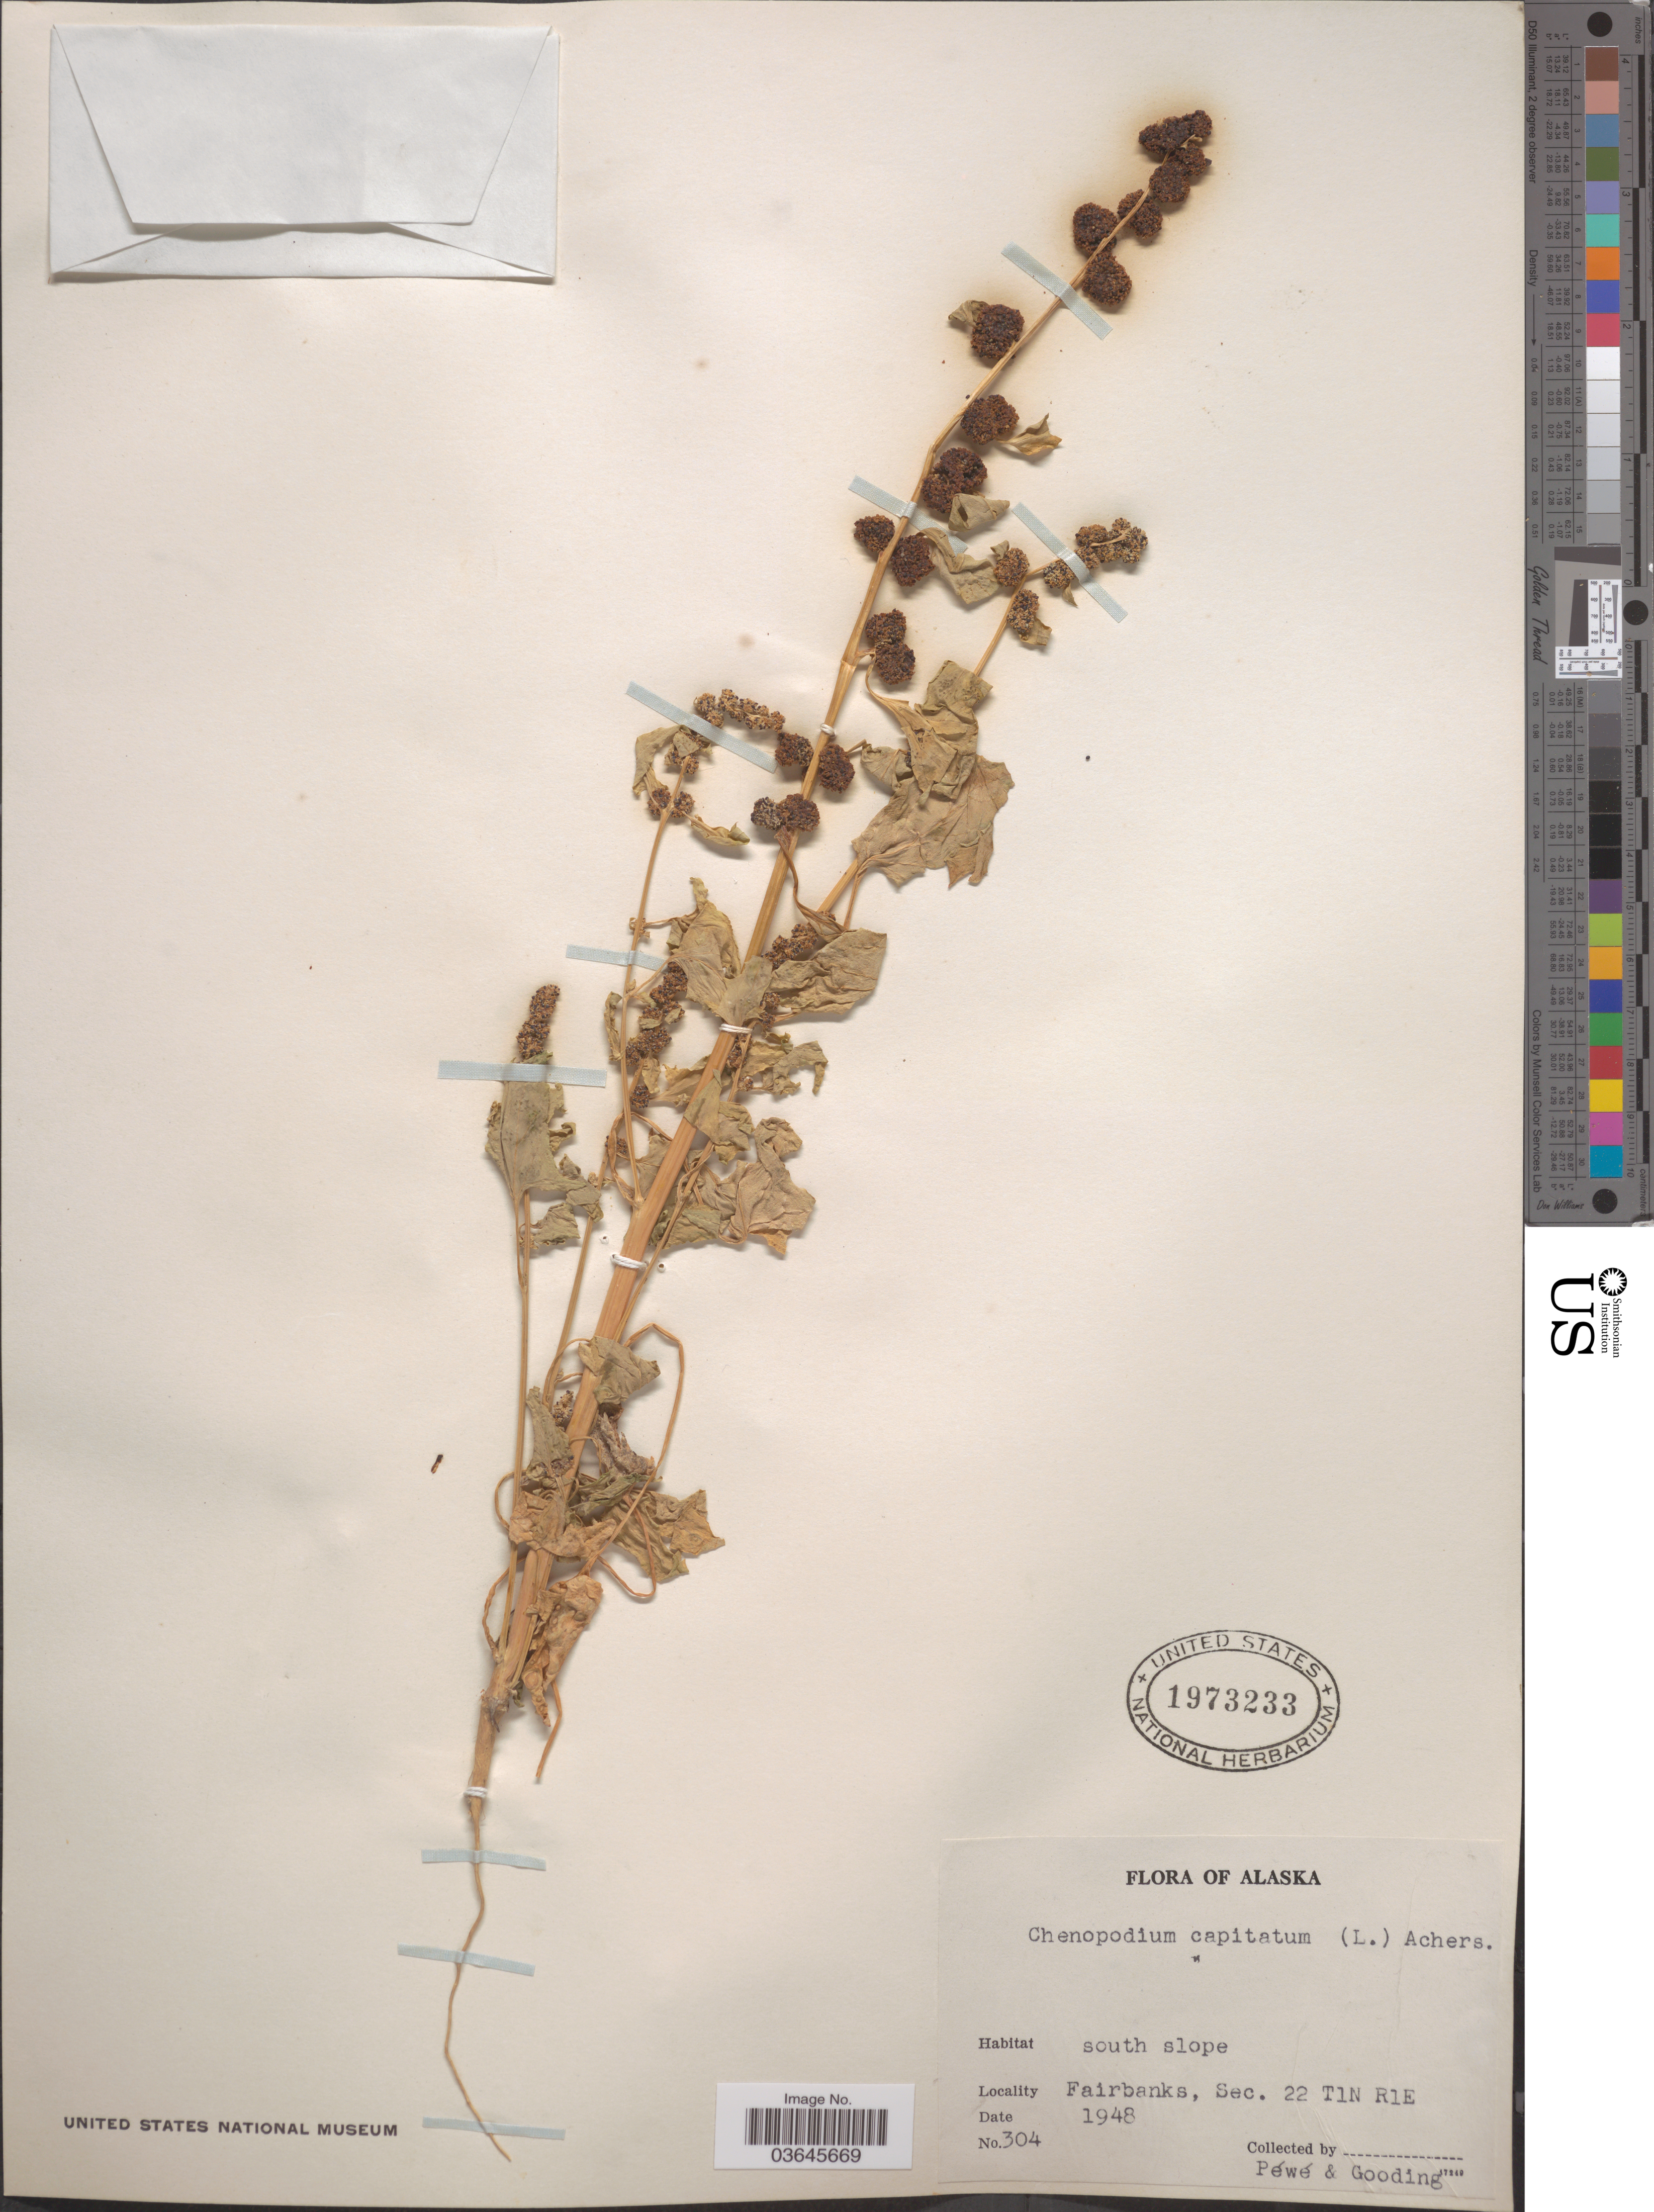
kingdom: Plantae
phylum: Tracheophyta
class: Magnoliopsida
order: Caryophyllales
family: Amaranthaceae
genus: Blitum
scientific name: Blitum capitatum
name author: L.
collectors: Pewe & Gooding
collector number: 304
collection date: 1948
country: United States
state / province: Alaska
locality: South slope. Fairbanks, Sec. 22 T1N R1E.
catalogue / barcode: US 1973233